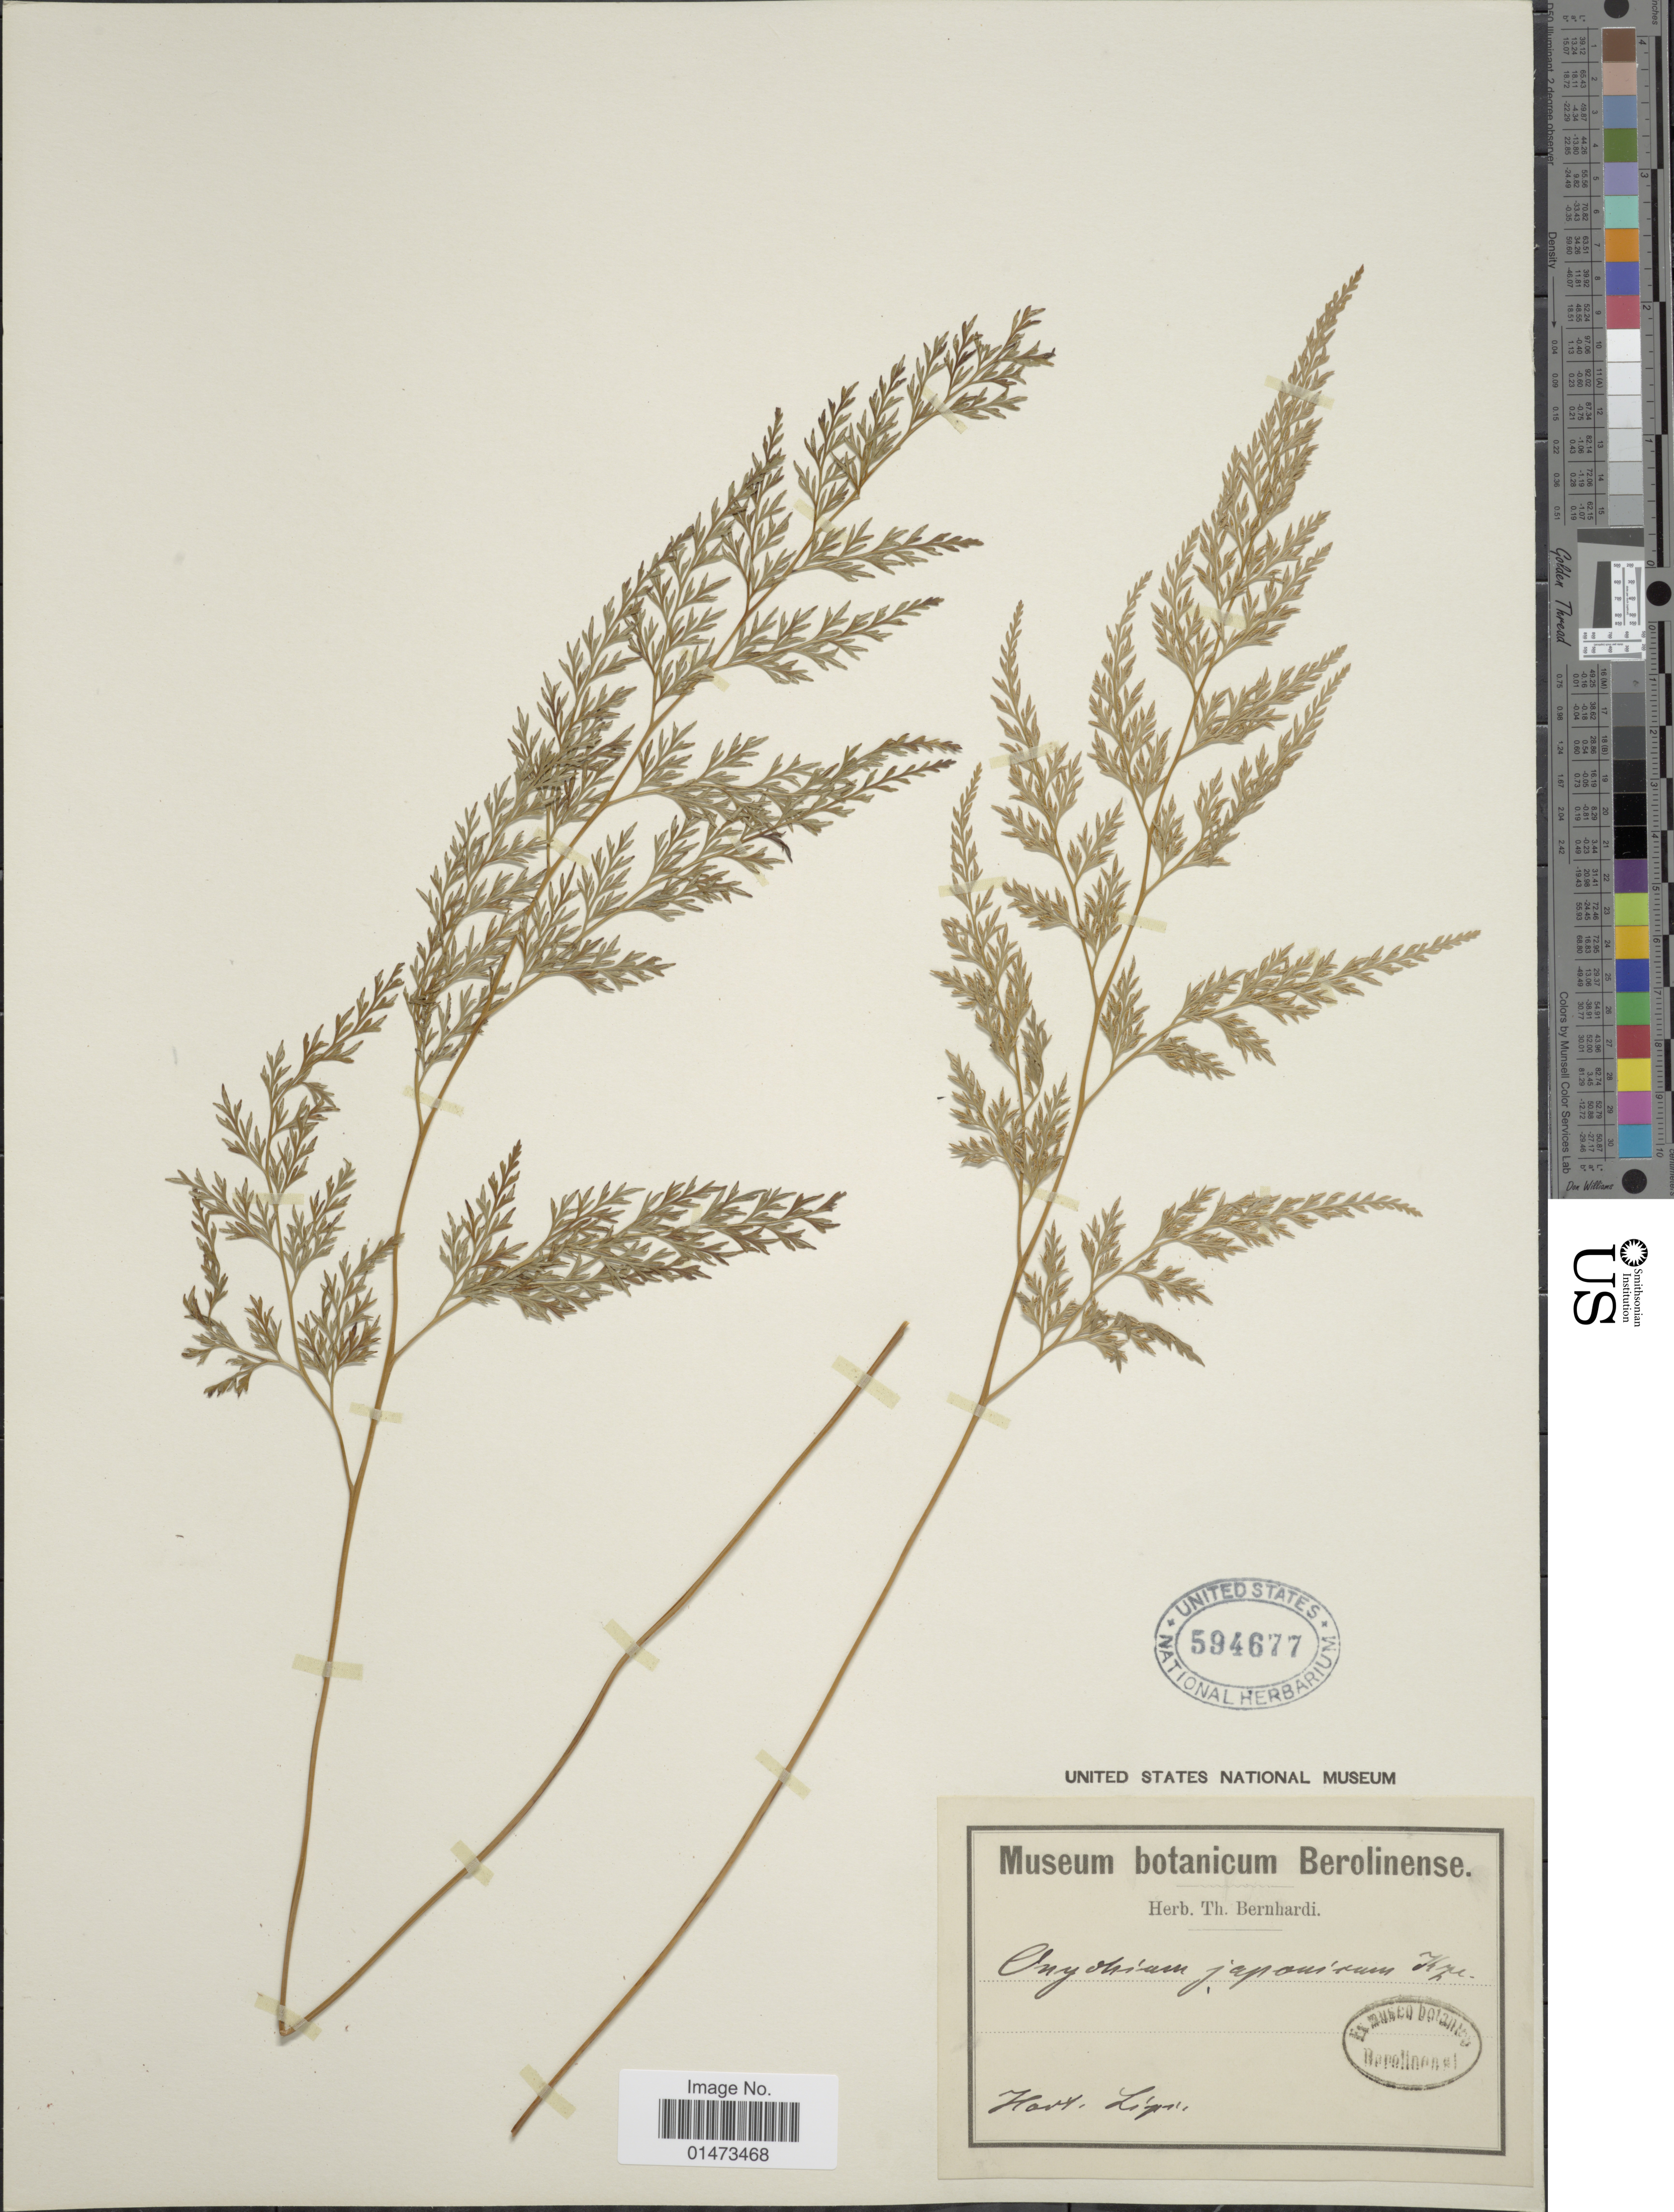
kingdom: Plantae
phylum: Tracheophyta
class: Polypodiopsida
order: Polypodiales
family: Pteridaceae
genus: Onychium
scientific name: Onychium japonicum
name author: (Thunb.) Kunze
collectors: ex herb. Bernhardi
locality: Havt. Lipon. [interpreted]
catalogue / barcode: US 594677